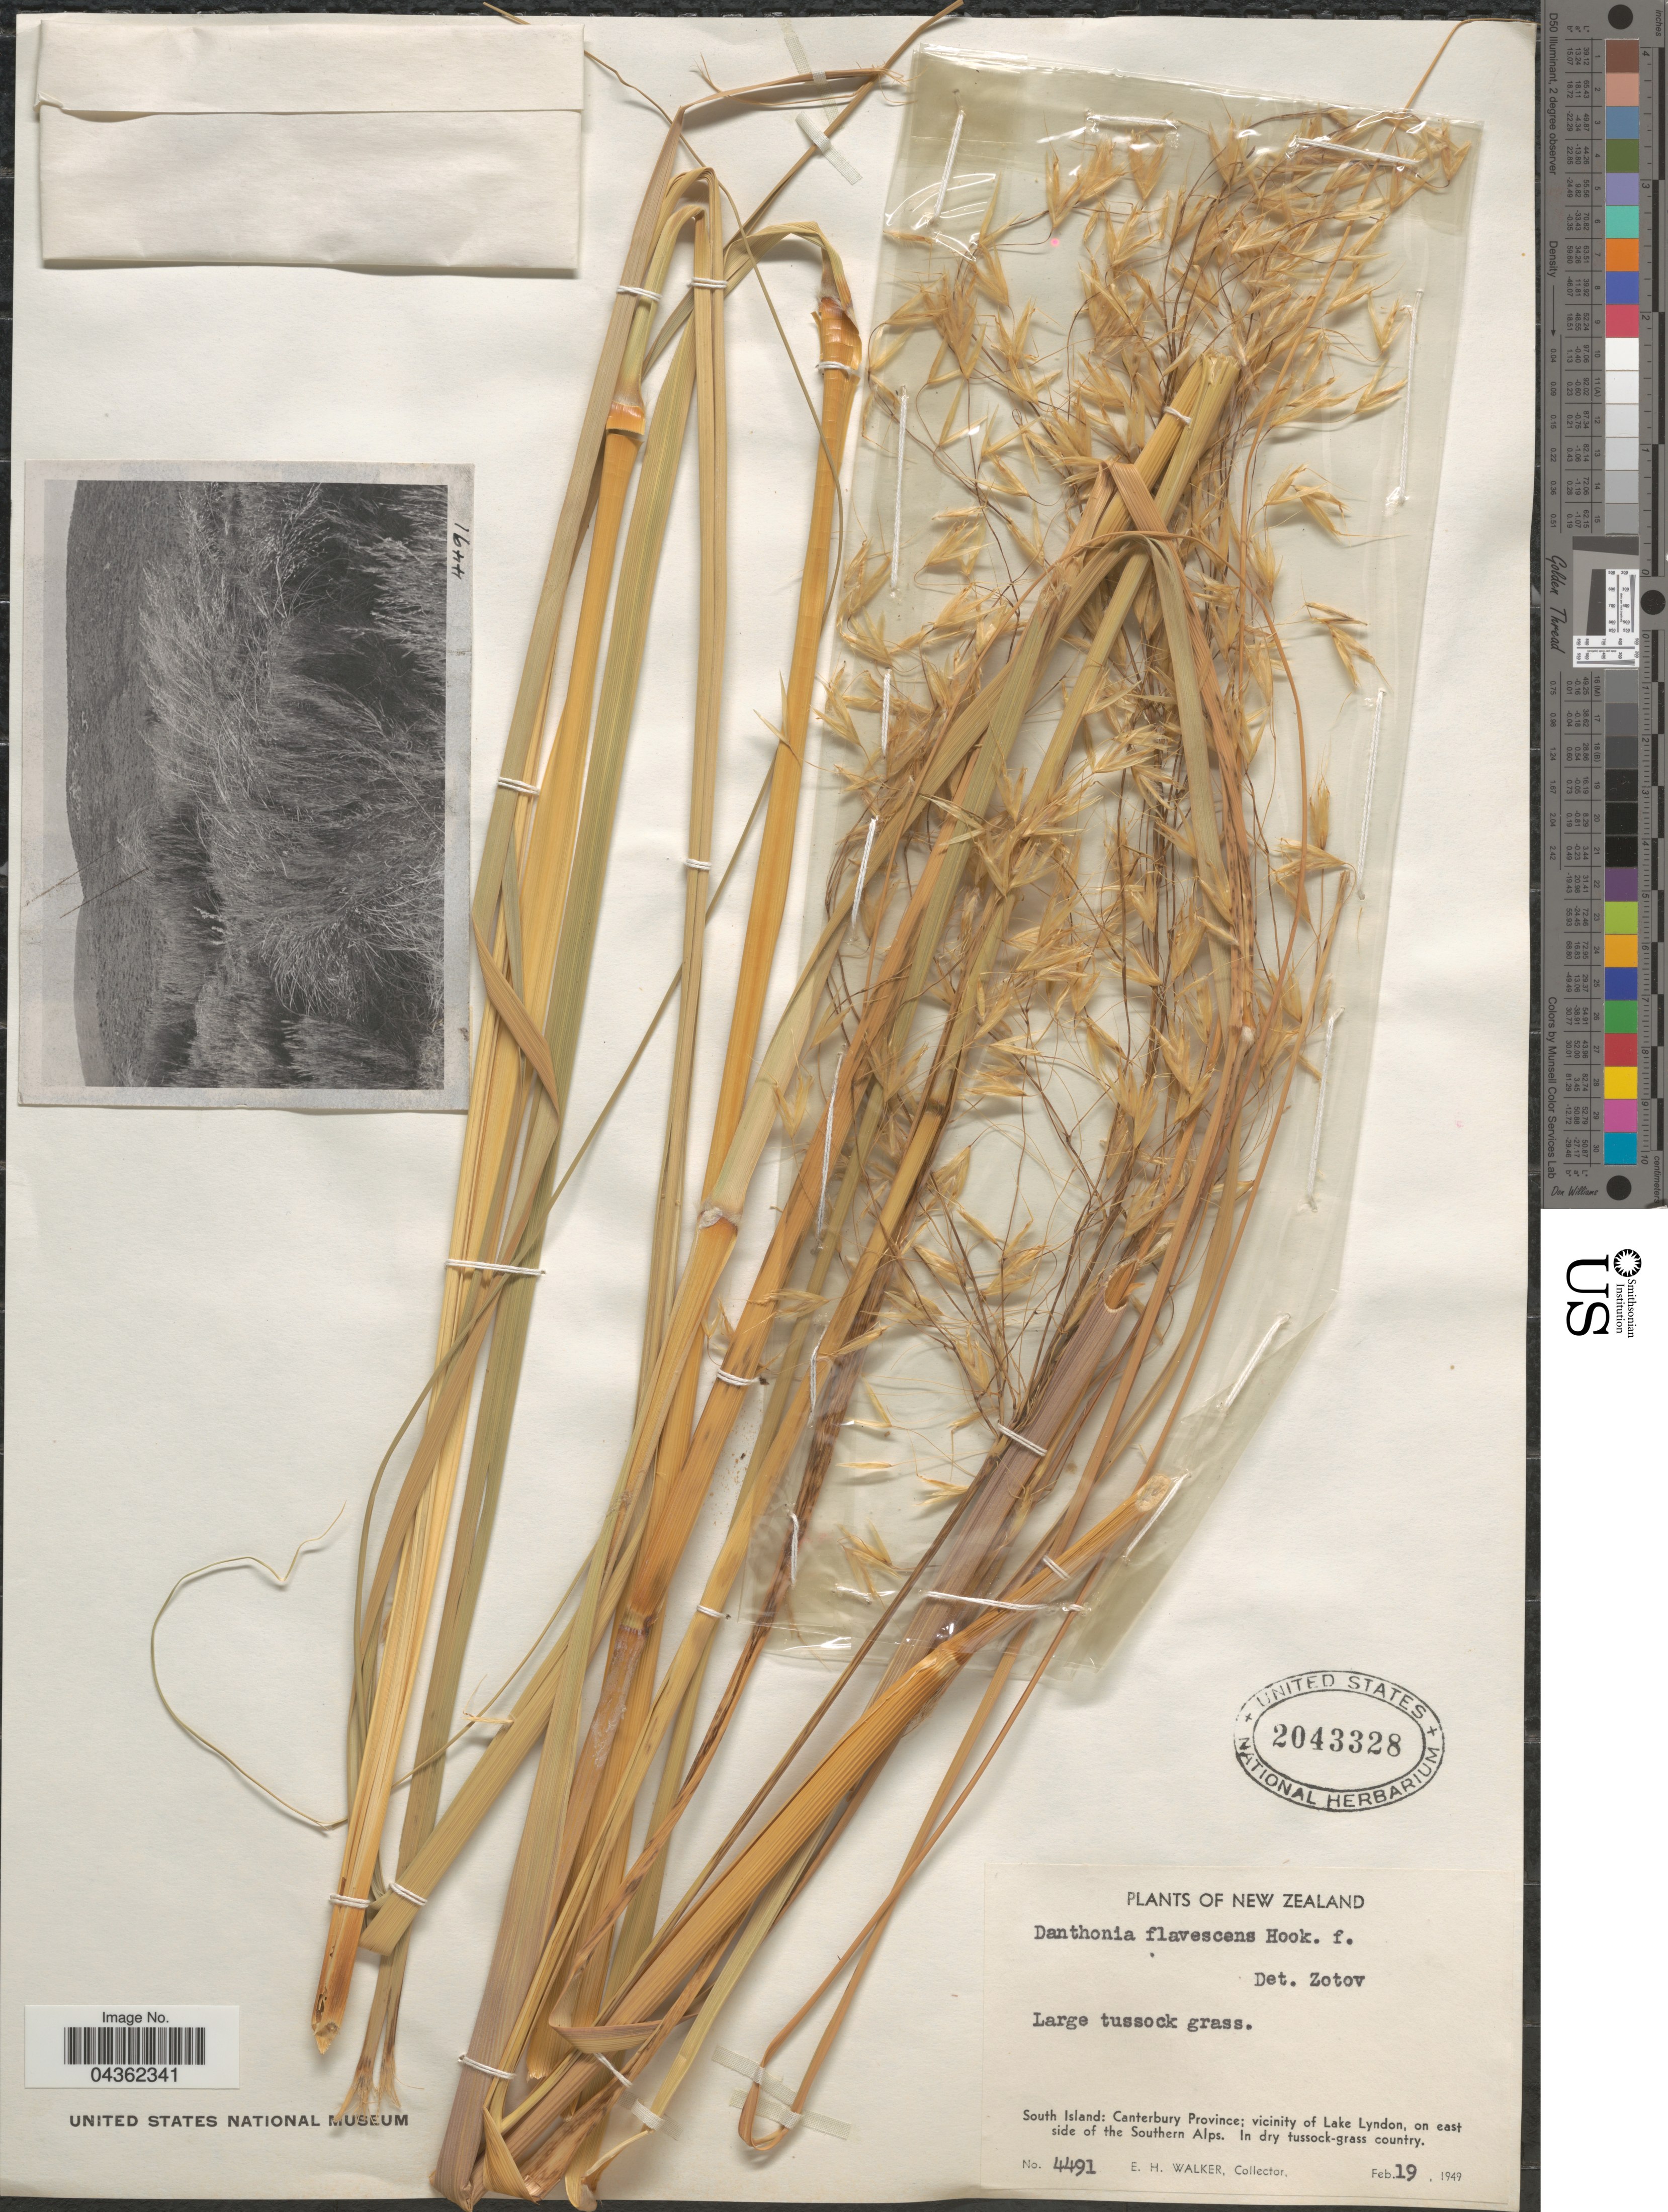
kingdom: Plantae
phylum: Tracheophyta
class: Liliopsida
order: Poales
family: Poaceae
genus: Chionochloa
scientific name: Chionochloa rigida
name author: (Raoul) Zotov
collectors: E. H. Walker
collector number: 4491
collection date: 1949-02-19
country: New Zealand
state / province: Canterbury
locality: South Island: vicinity of Lake Lyndon, on east side of the Southern Alps. In dry tussock-grass country.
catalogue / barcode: US 2043328